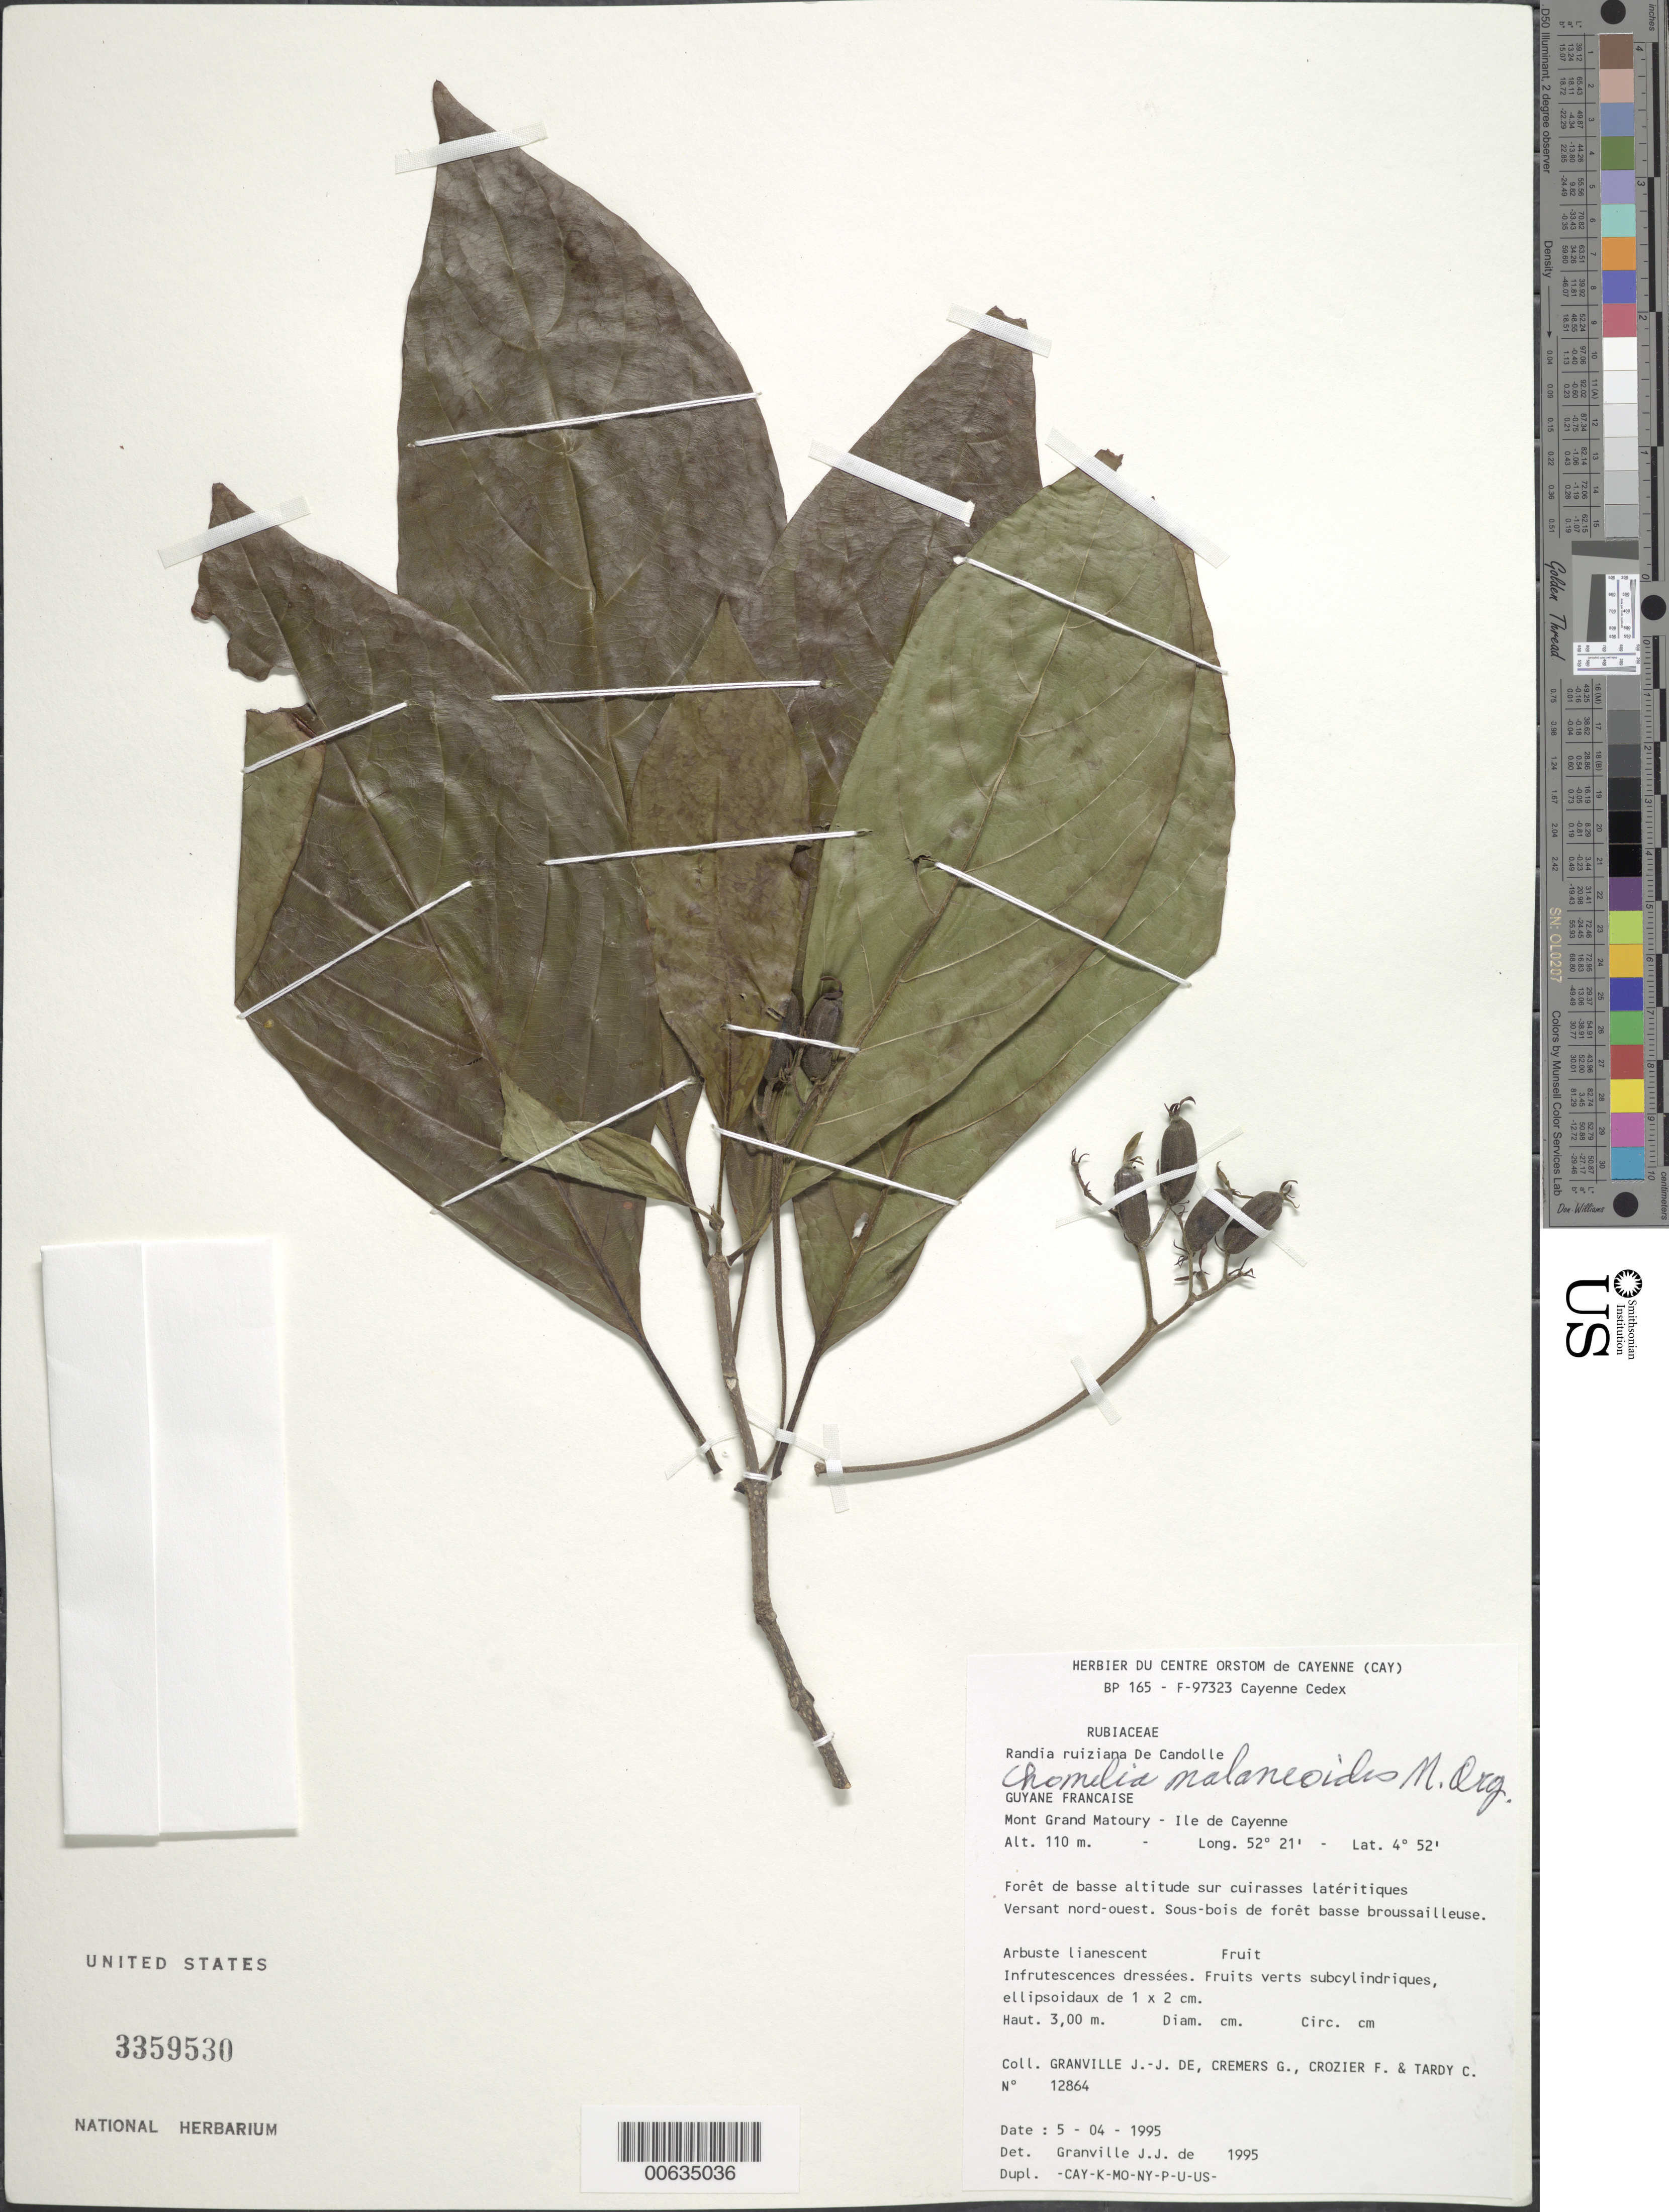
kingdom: Plantae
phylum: Tracheophyta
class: Magnoliopsida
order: Gentianales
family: Rubiaceae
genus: Chomelia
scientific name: Chomelia malaneoides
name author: Müll. Arg.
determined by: Granville, J. J. de, (CAY), Institut de Recherche pour le Developpement (IRD) (FRENCH GUIANA)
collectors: J.-J. de Granville, G. Cremers, F. Crozier & C. Tardy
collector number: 12864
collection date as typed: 5-Apr-95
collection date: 1995-04-05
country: French Guiana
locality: Mont Grand Matoury, Ile de Cayenne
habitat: Foret de basse altitude sur cuirasses lateritiques. Versant nord-ouest. Sous-bois de foret basse broussailleuse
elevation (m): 110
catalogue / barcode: US 3359530